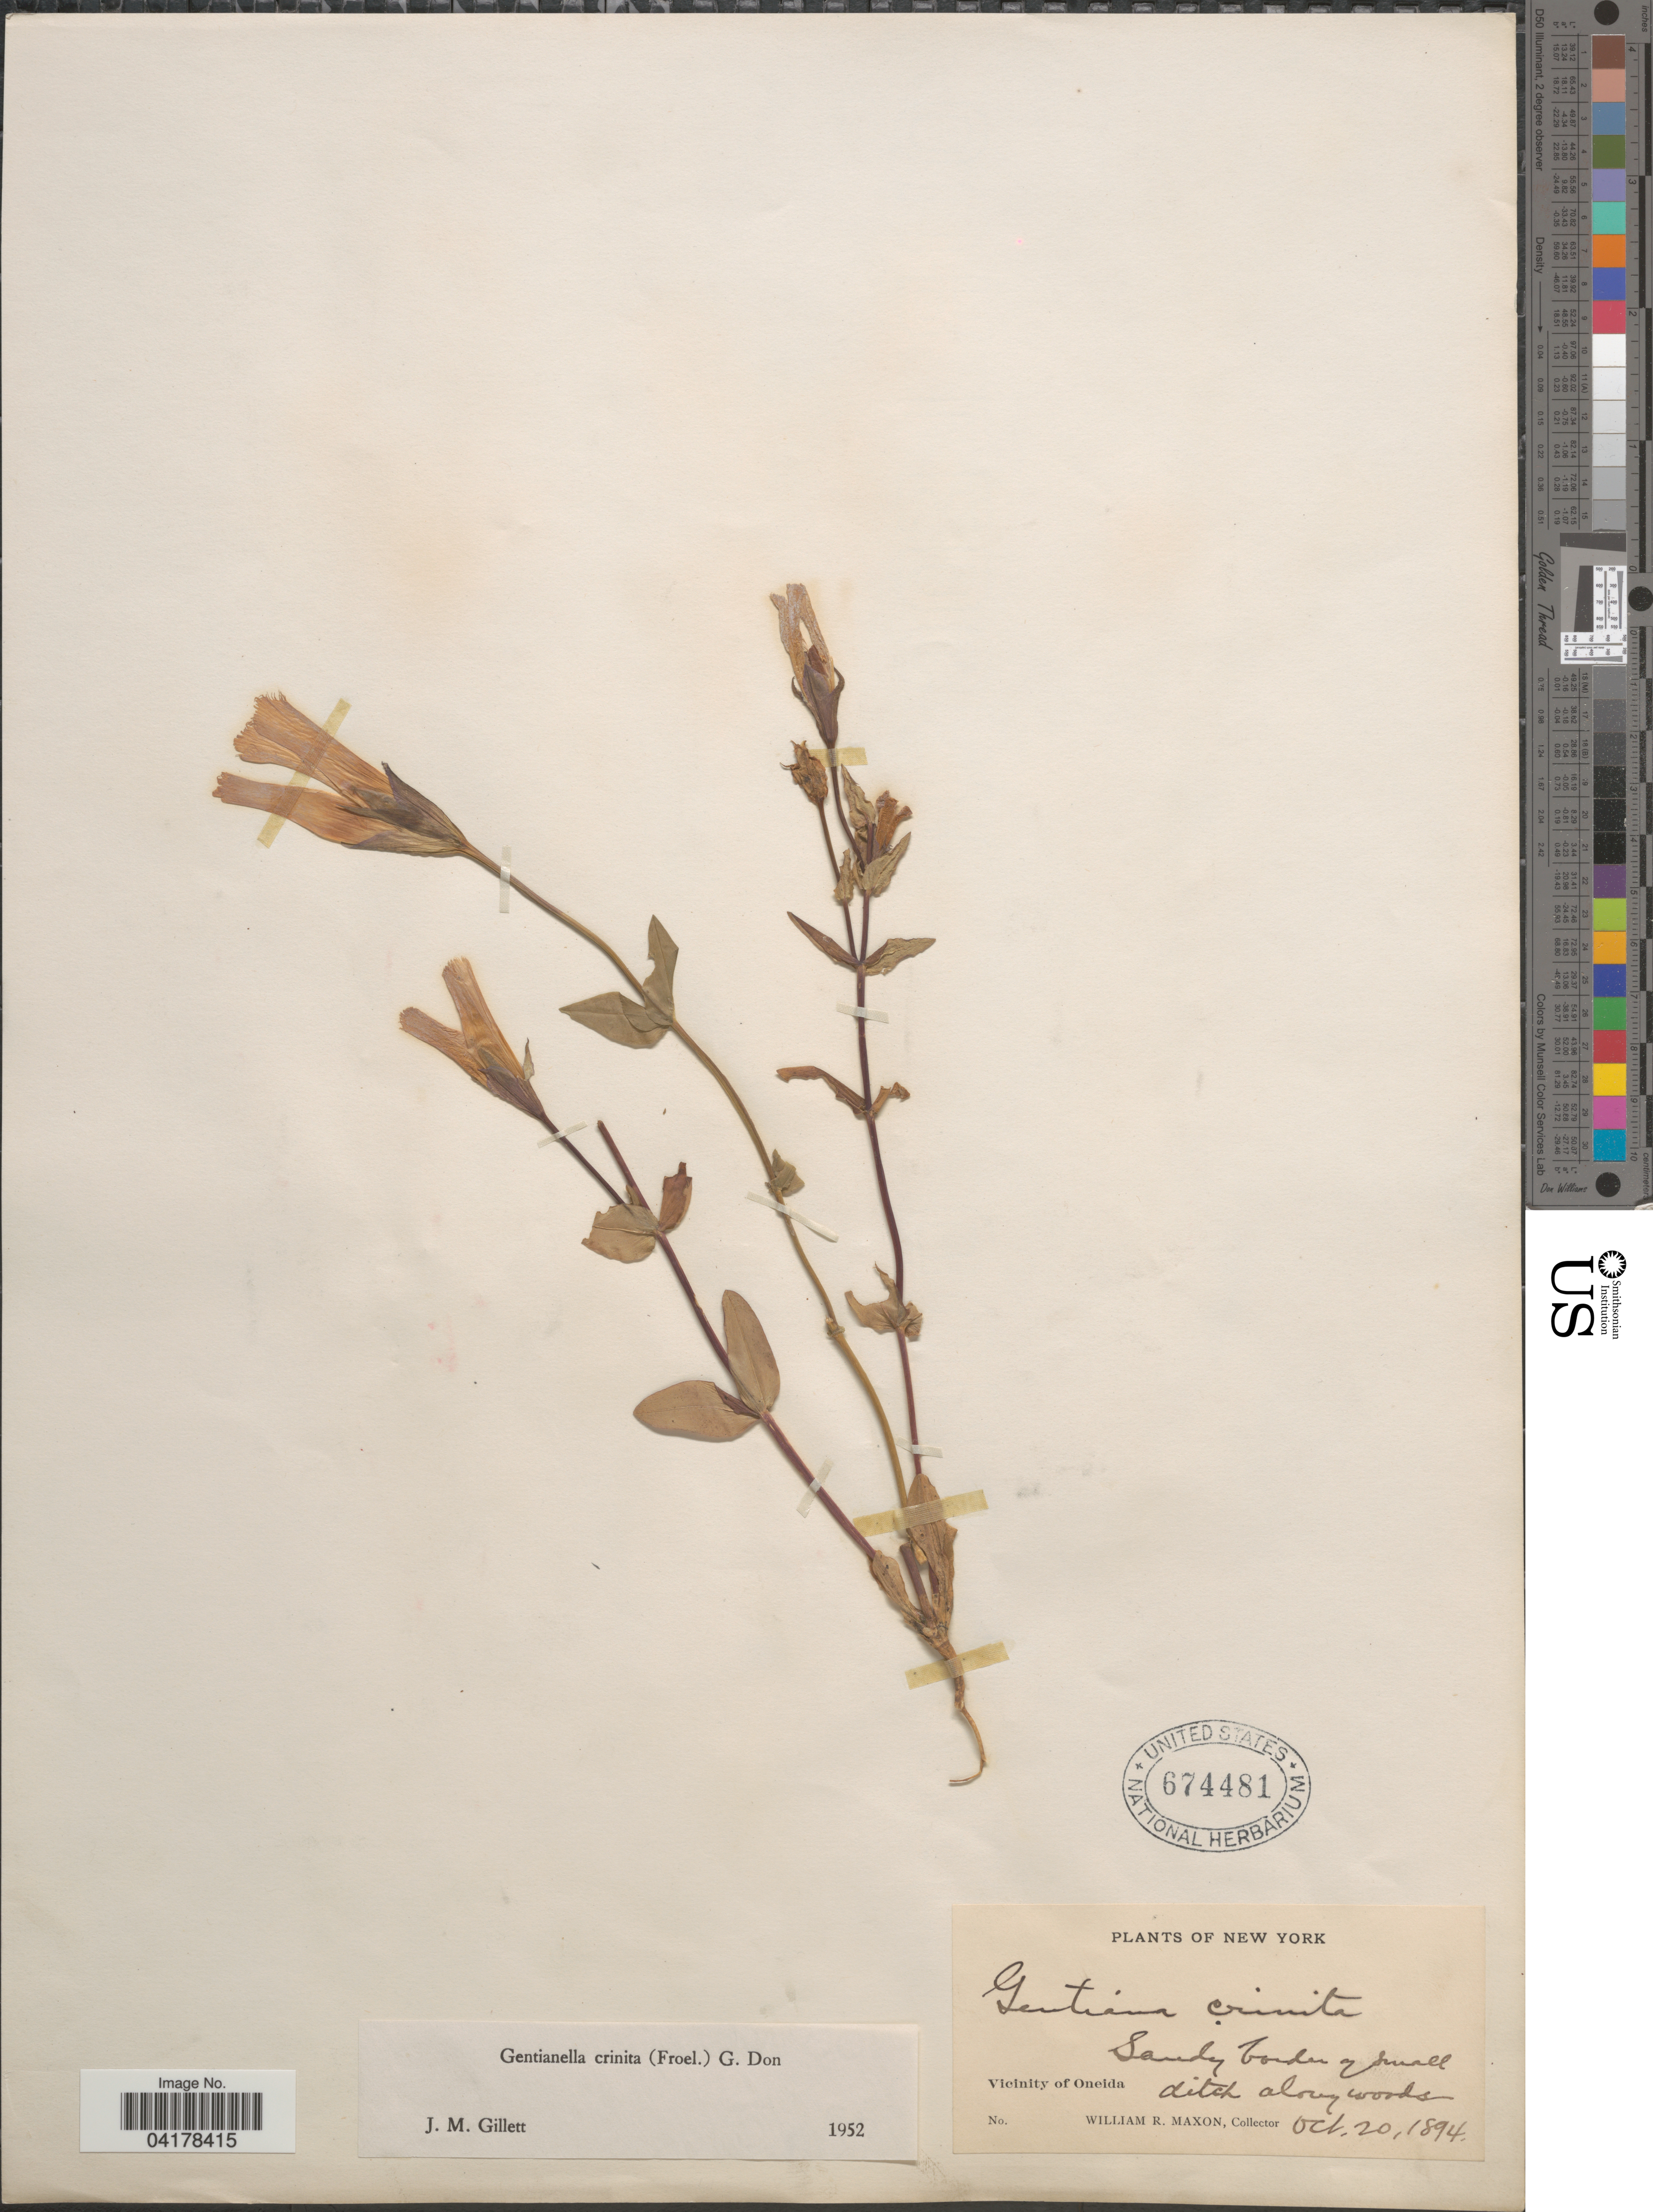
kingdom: Plantae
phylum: Tracheophyta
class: Magnoliopsida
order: Gentianales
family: Gentianaceae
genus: Gentianella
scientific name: Gentianella crinita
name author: (Froel.) G. Don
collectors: W. R. Maxon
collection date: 1894-10-20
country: United States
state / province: New York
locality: Vicinity of Oneida.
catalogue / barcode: US 674481